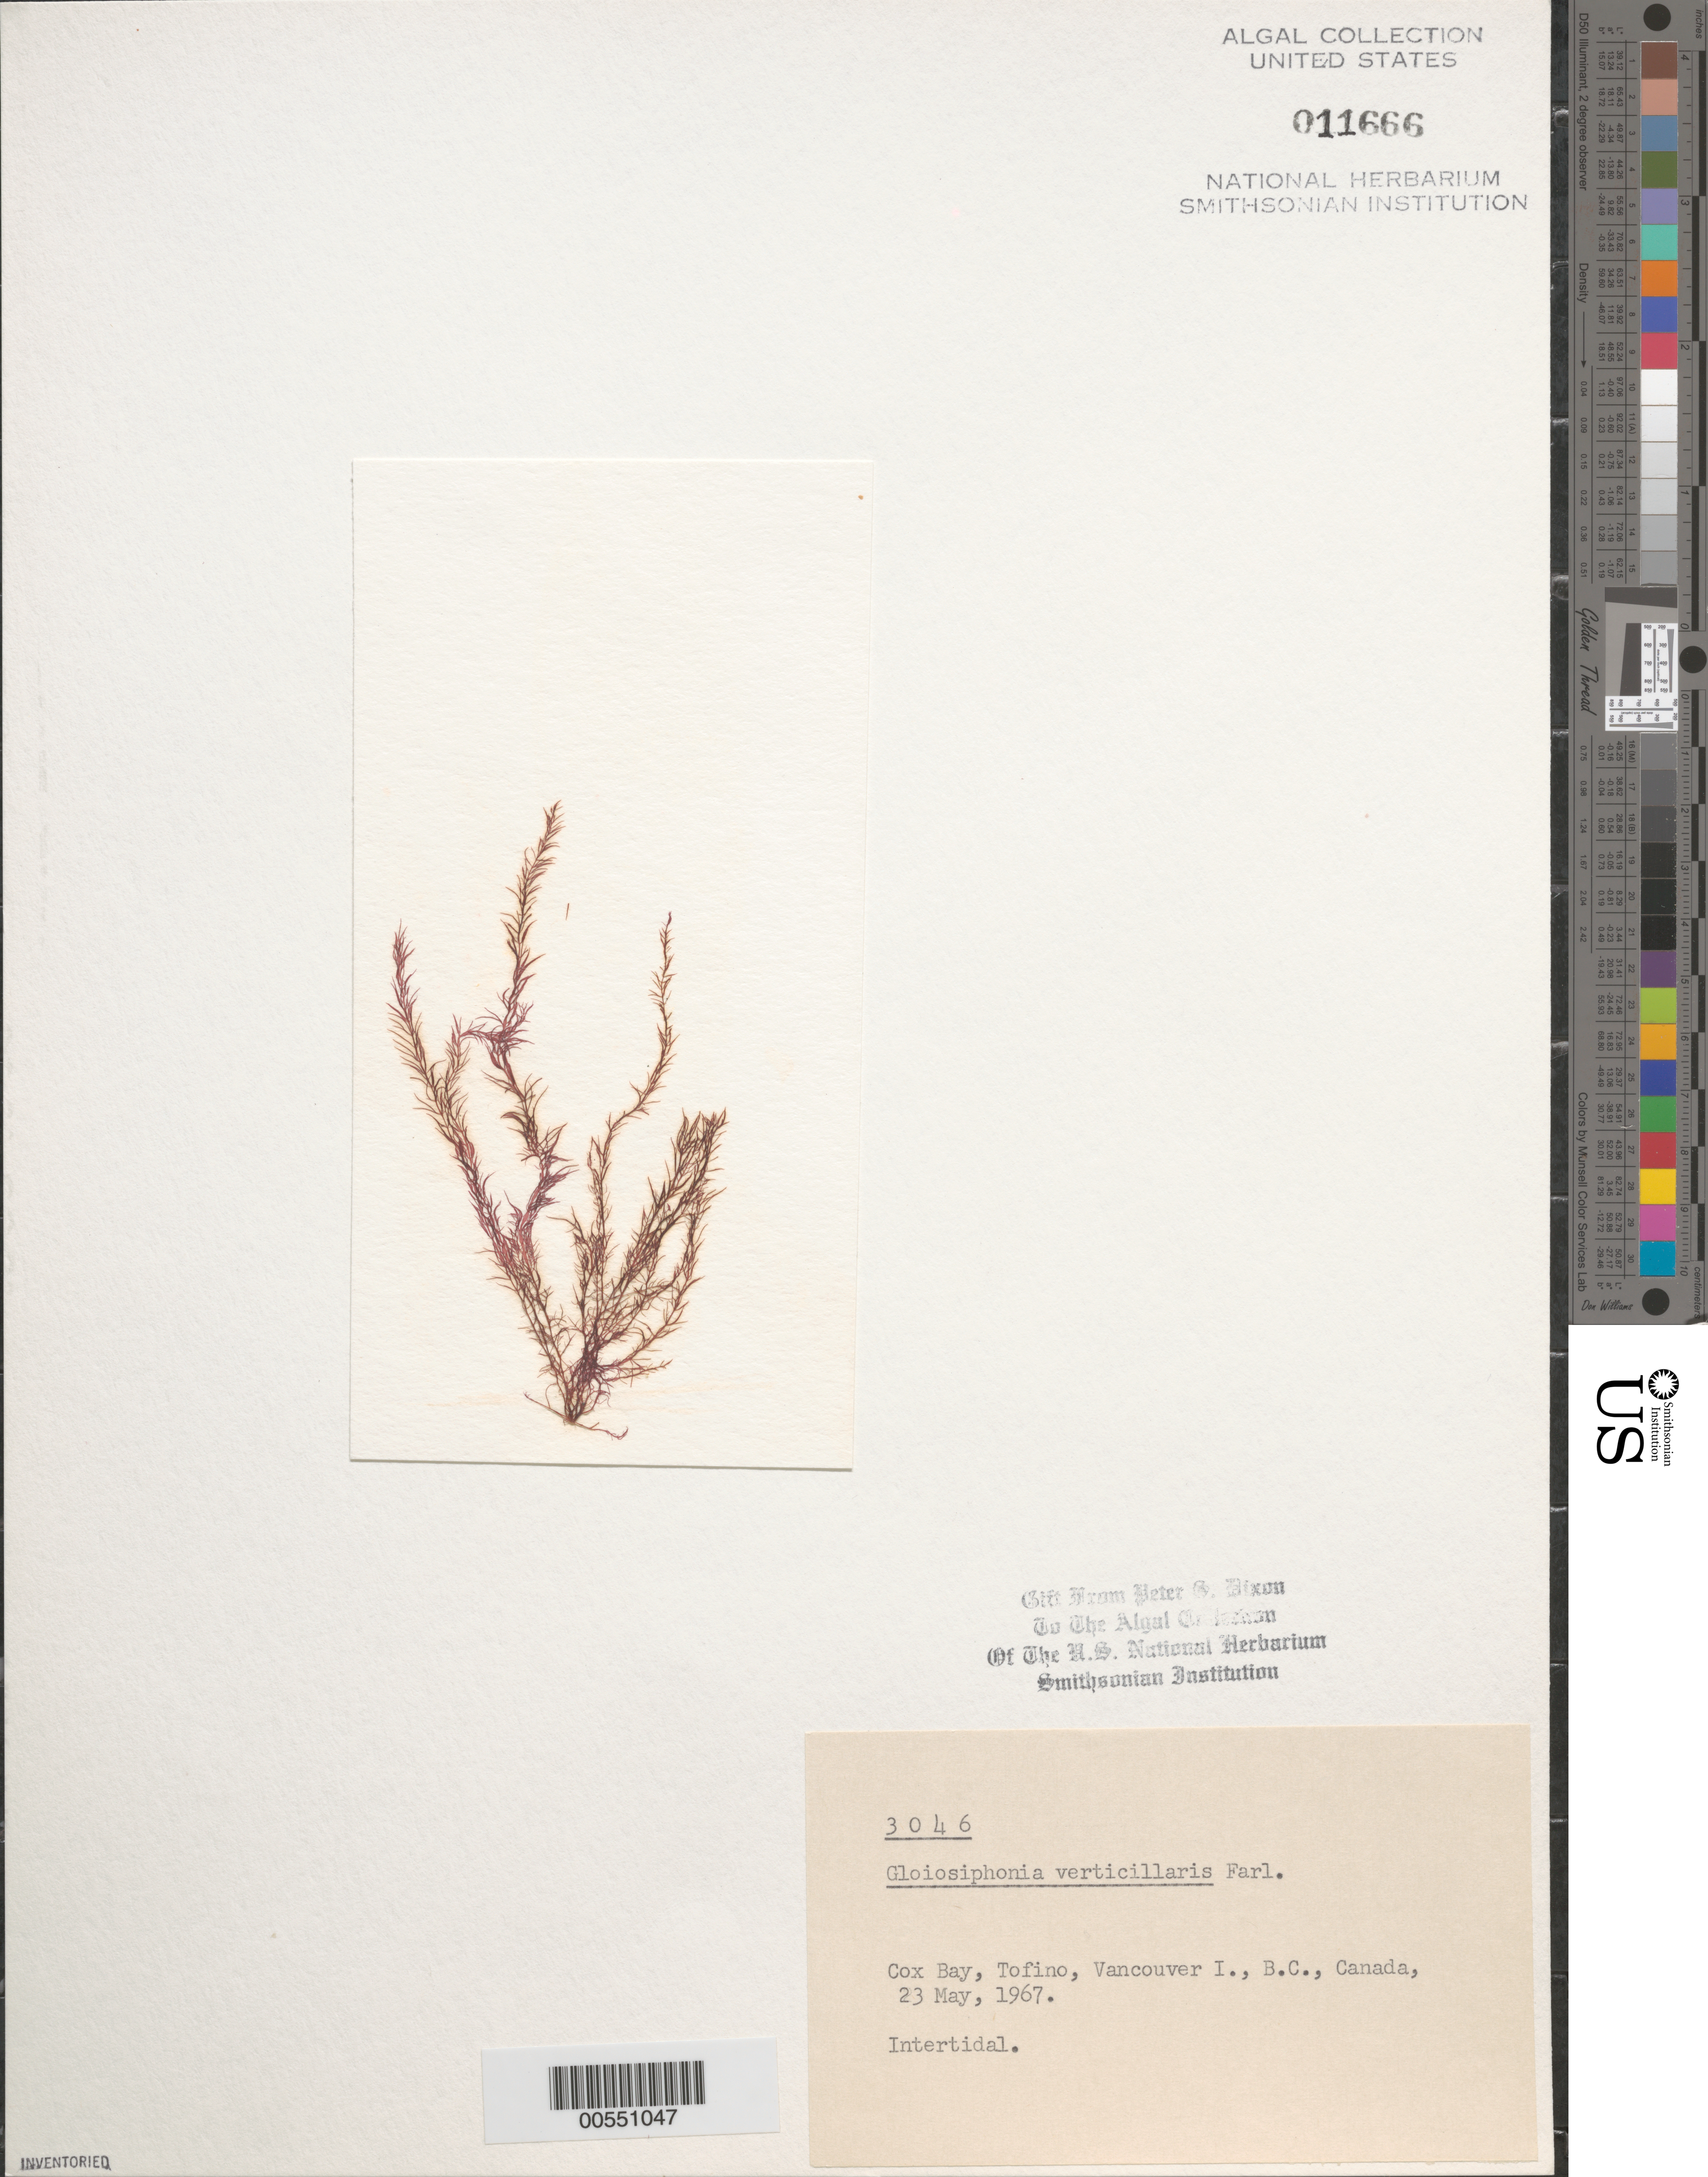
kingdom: Plantae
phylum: Rhodophyta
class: Florideophyceae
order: Gigartinales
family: Gloiosiphoniaceae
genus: Gloiosiphonia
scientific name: Gloiosiphonia verticillaris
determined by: Dixon, P. S.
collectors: P. S. Dixon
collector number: PSD 3046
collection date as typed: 23 May 1967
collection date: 1967-05-23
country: Canada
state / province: British Columbia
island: Vancouver Island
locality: Cox Bay, Tofino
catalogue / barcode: US 11666